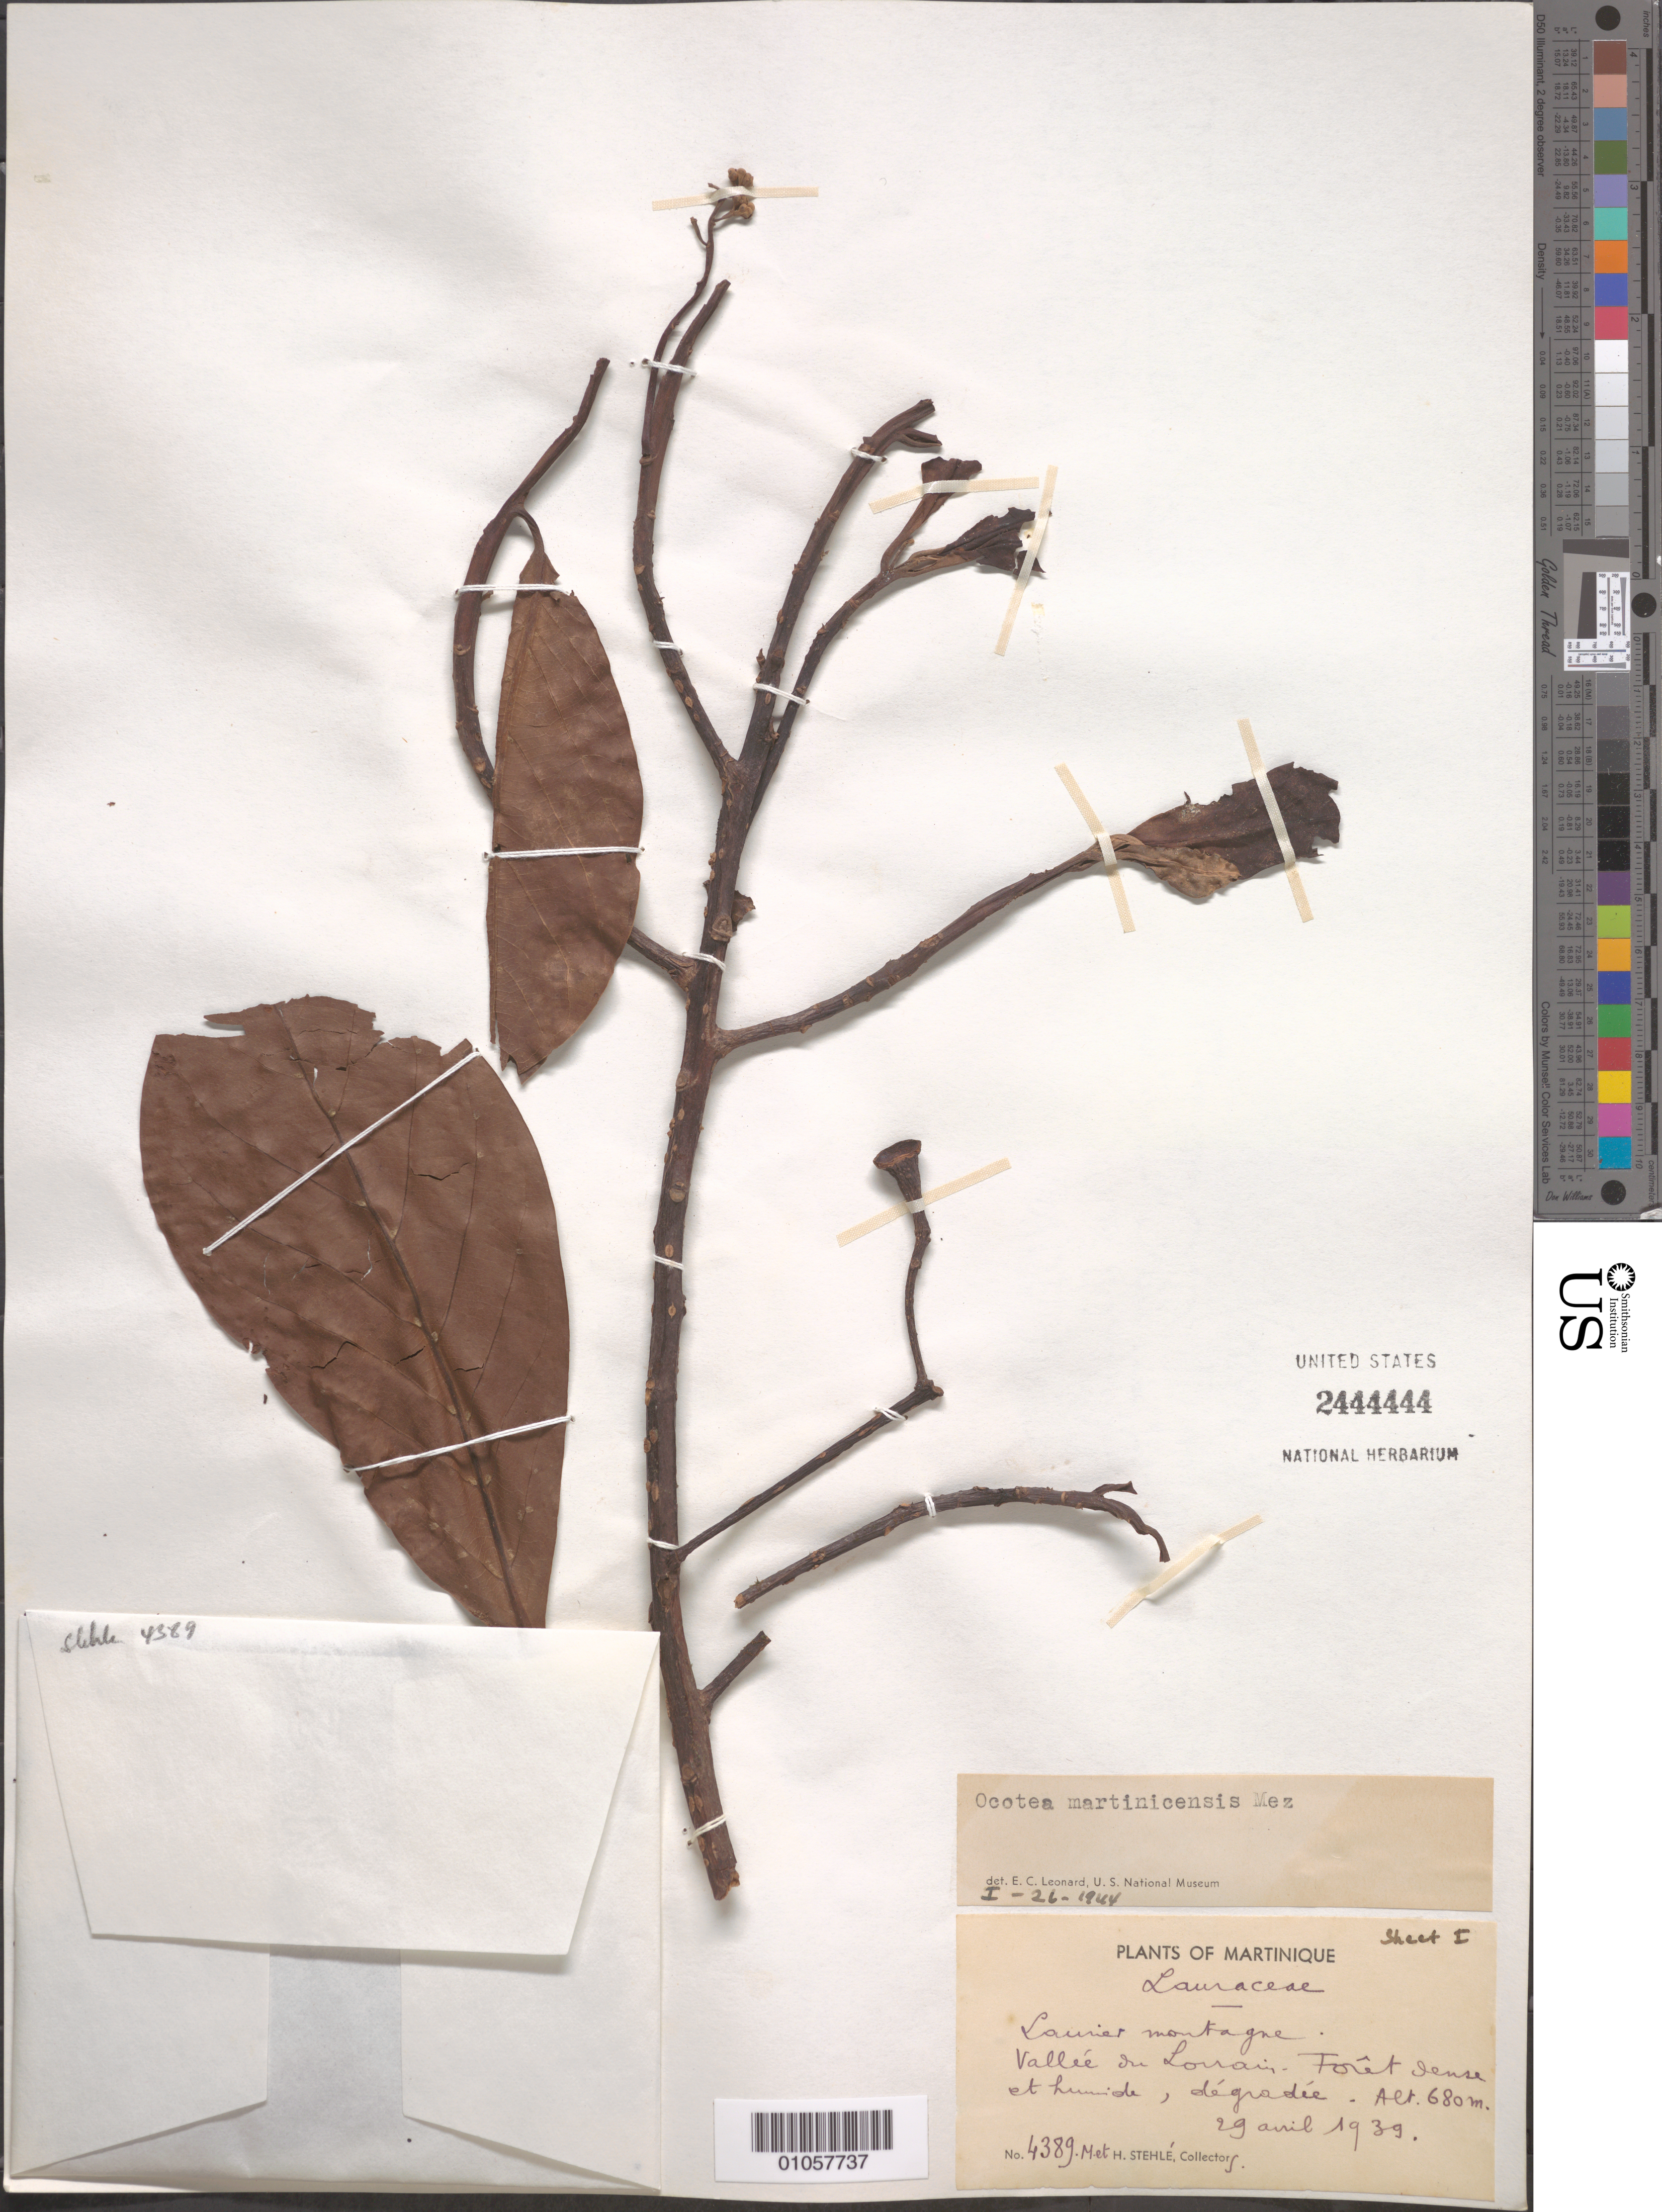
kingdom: Plantae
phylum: Tracheophyta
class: Magnoliopsida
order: Laurales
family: Lauraceae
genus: Ocotea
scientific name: Ocotea martinicensis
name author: Mez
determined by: Leonard, Emery C., (US)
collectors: H. Stehlé & M. Stehlé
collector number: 4389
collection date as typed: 29 Apr 1939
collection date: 1939-04-29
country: Martinique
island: Martinique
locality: Vallée du Lorrain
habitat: Forêt dense et humide, dégradée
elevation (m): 680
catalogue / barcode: US 2444444